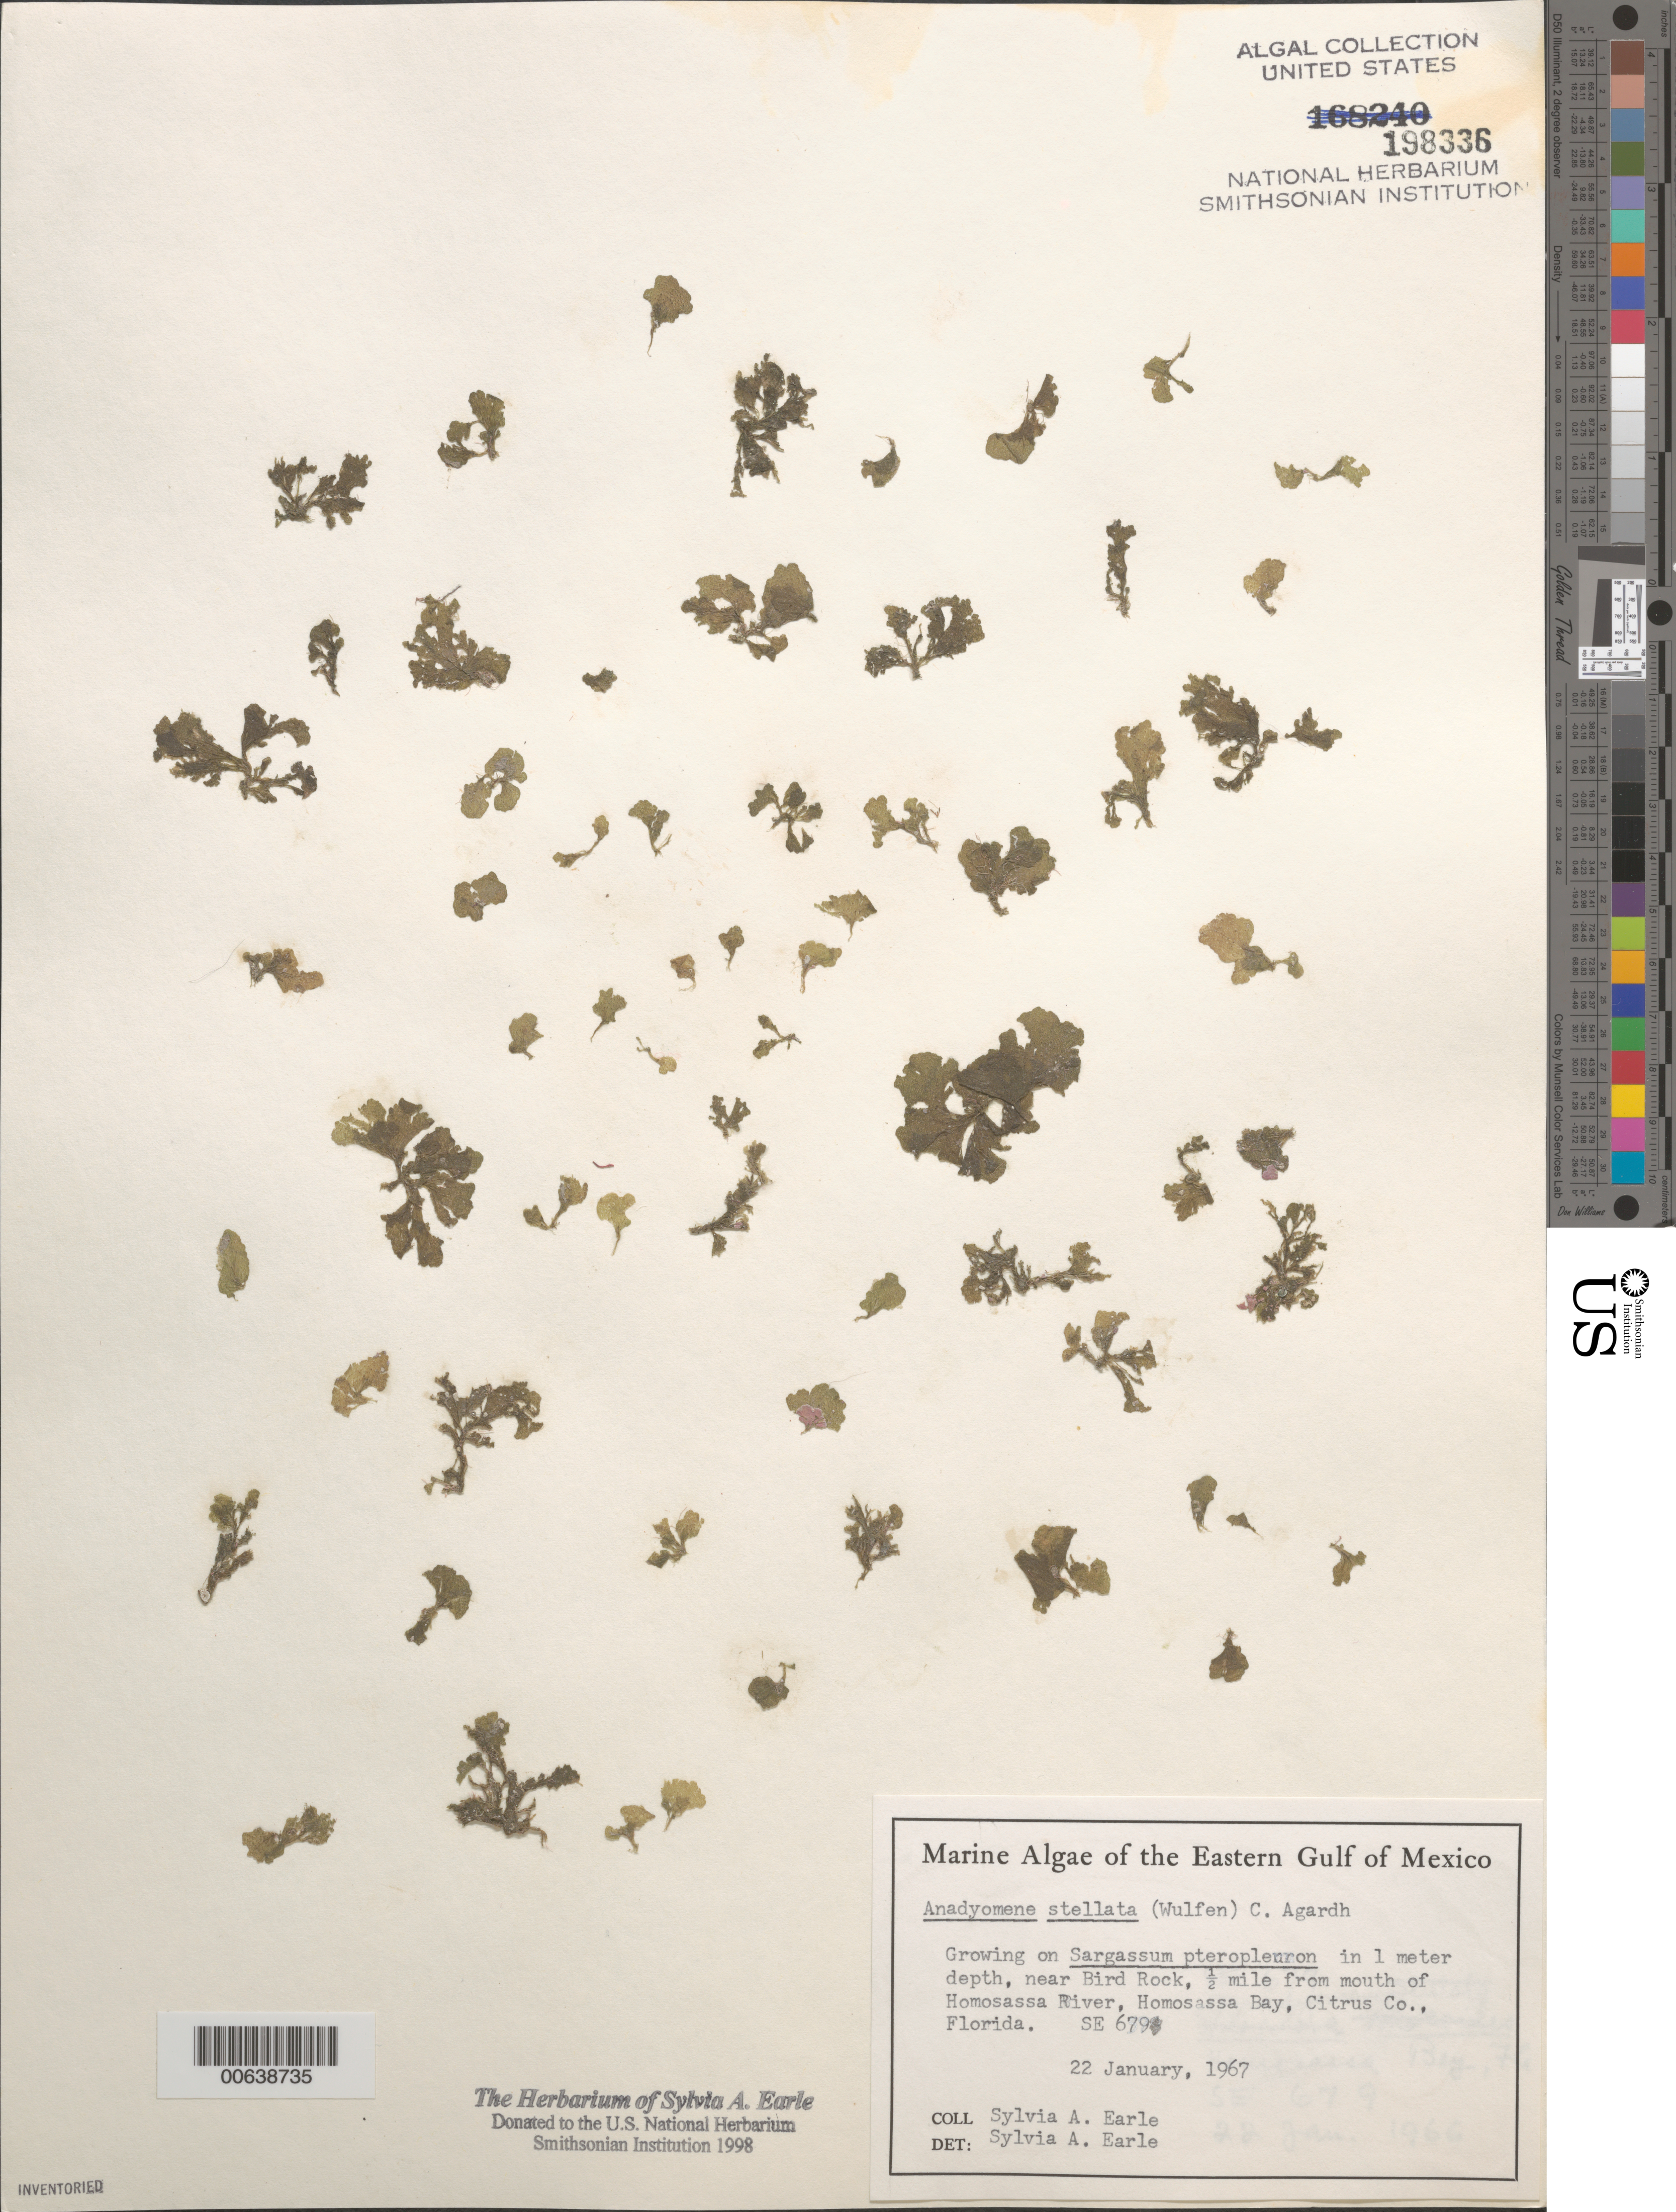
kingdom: Plantae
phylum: Chlorophyta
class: Ulvophyceae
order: Cladophorales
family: Anadyomenaceae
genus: Anadyomene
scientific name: Anadyomene stellata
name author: (Wulfen) C. Agardh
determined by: Earle, S. A.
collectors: S. A. Earle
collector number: Se 679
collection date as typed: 22 Jan 1967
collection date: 1967-01-22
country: United States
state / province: Florida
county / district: Citrus County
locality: Homosassa Bay, 0.5 mile off Homosassa River mouth, near bird rack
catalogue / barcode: US 198336